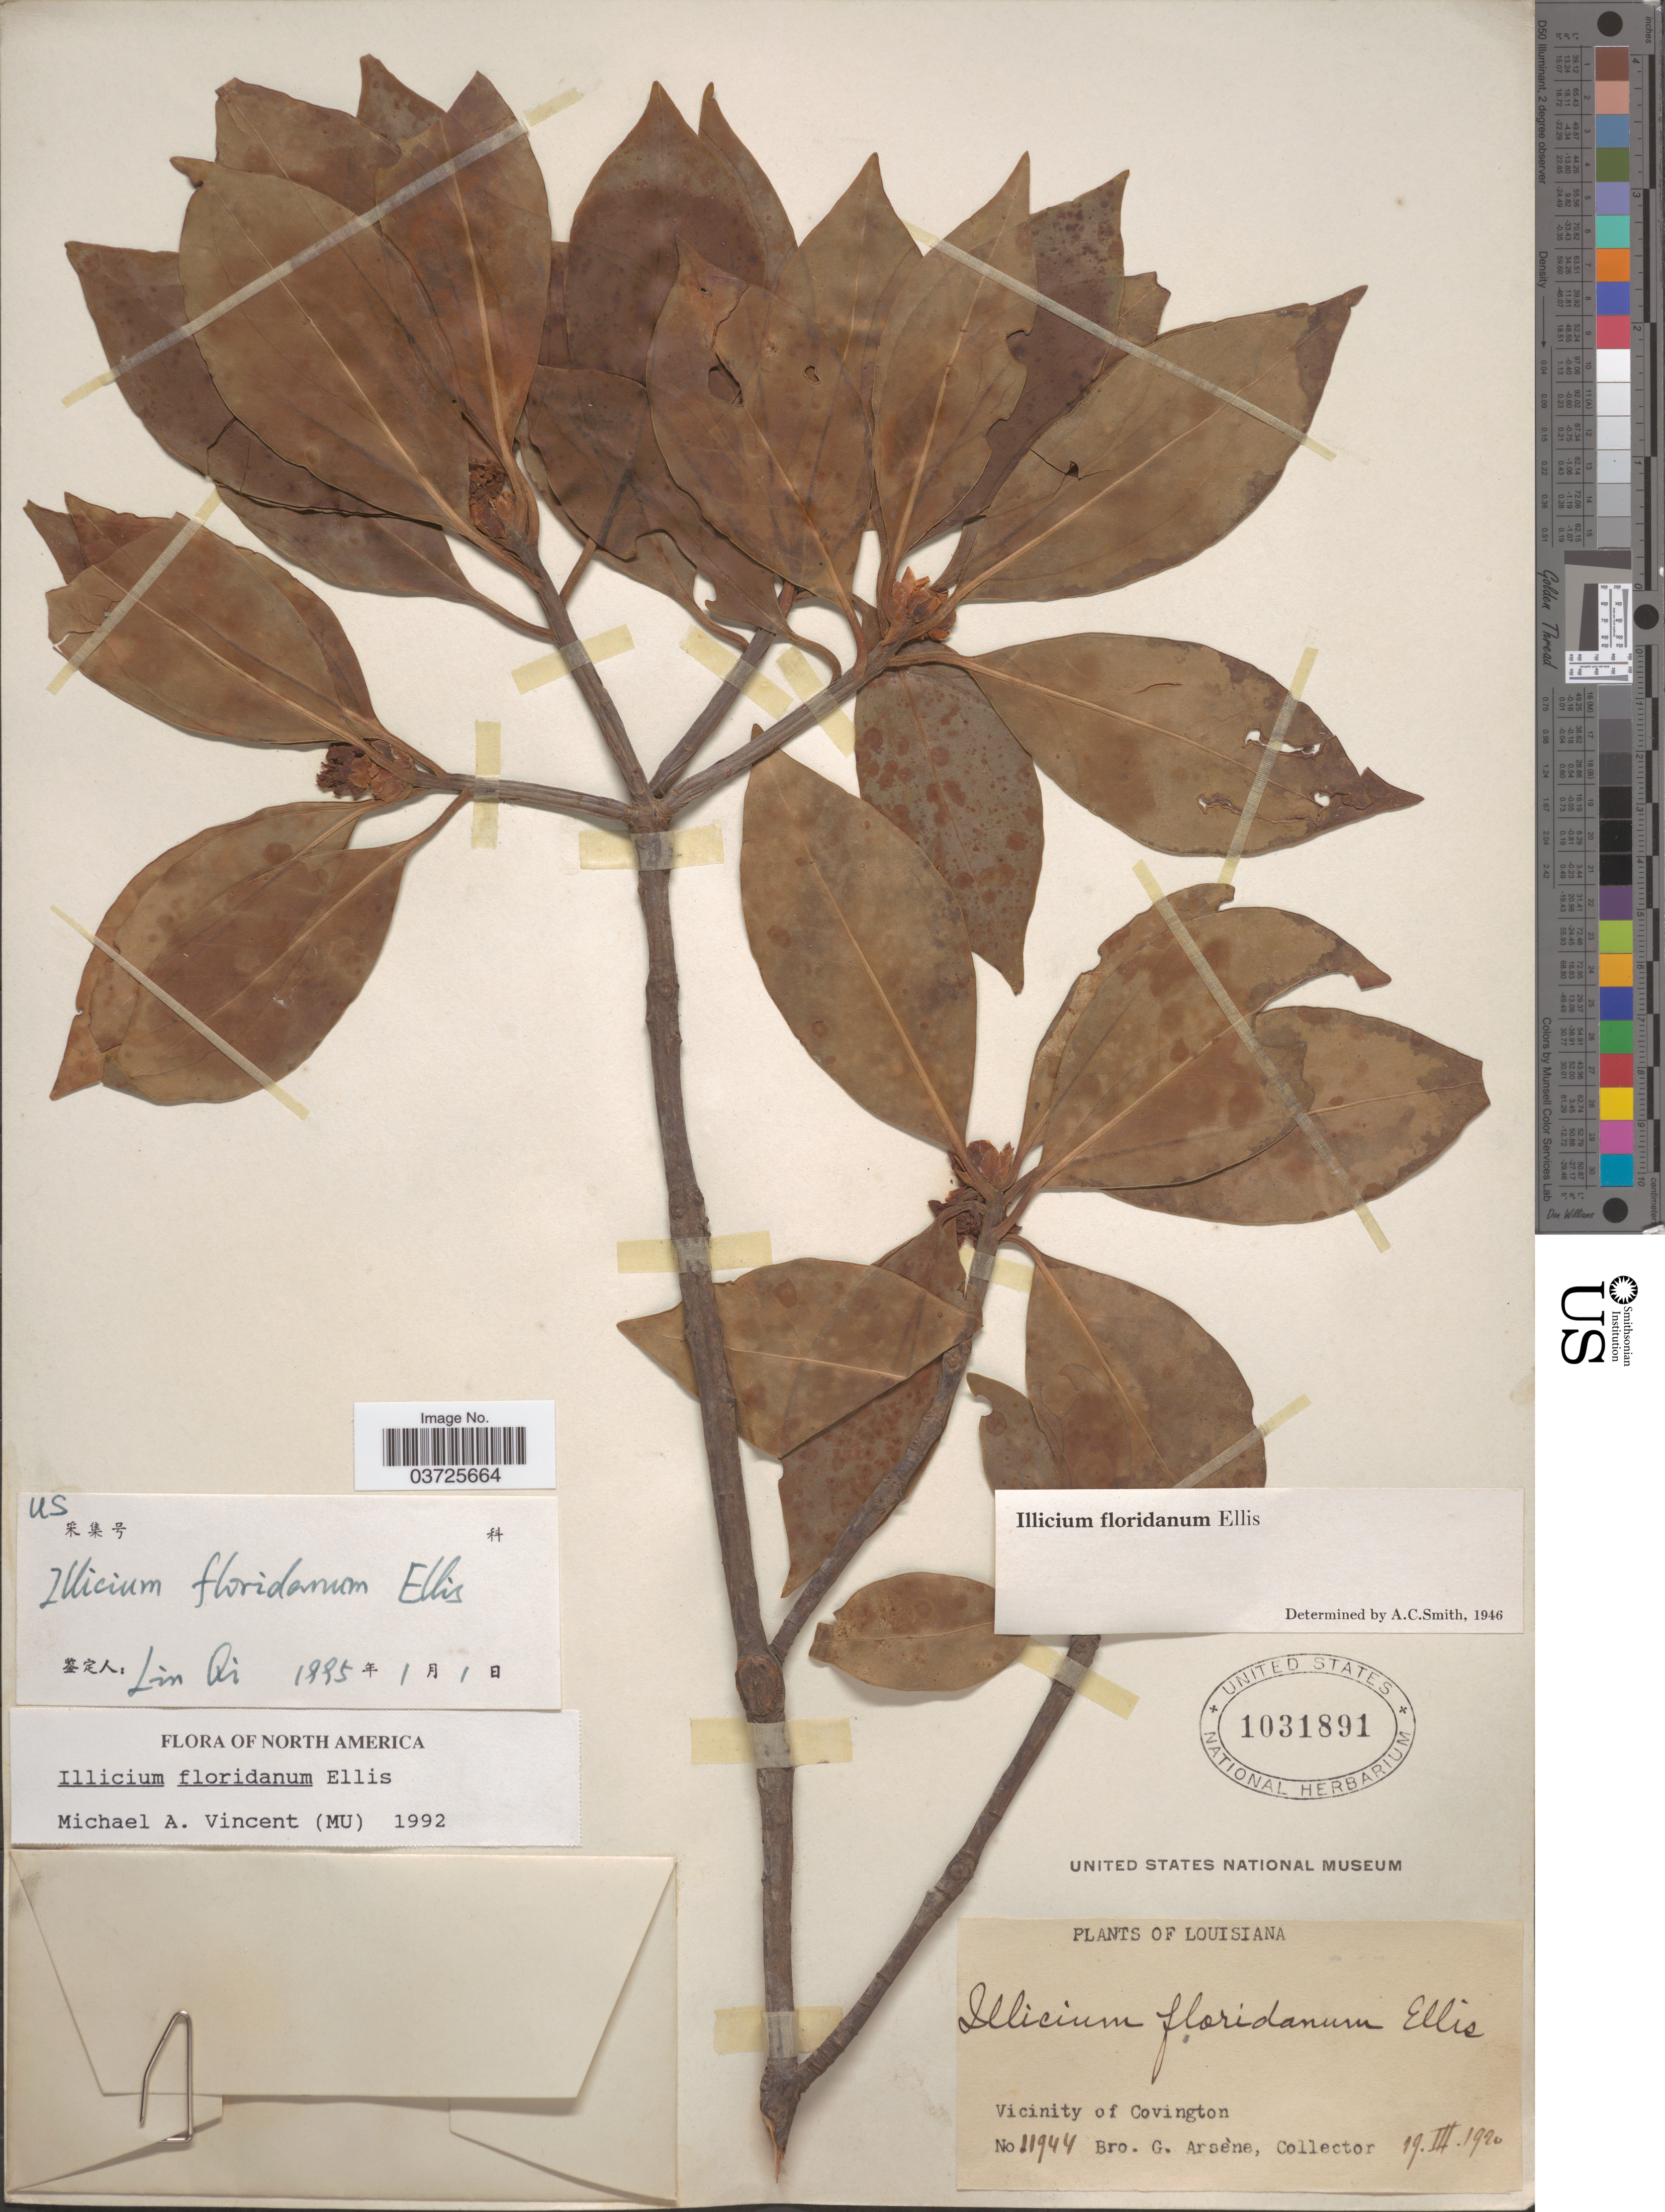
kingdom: Plantae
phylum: Tracheophyta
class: Magnoliopsida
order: Austrobaileyales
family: Schisandraceae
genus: Illicium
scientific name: Illicium floridanum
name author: J. Ellis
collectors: Bro. G. Arsène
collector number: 11944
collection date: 1920-03-19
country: United States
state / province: Louisiana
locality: Vicinity of Covington.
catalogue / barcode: US 1031891